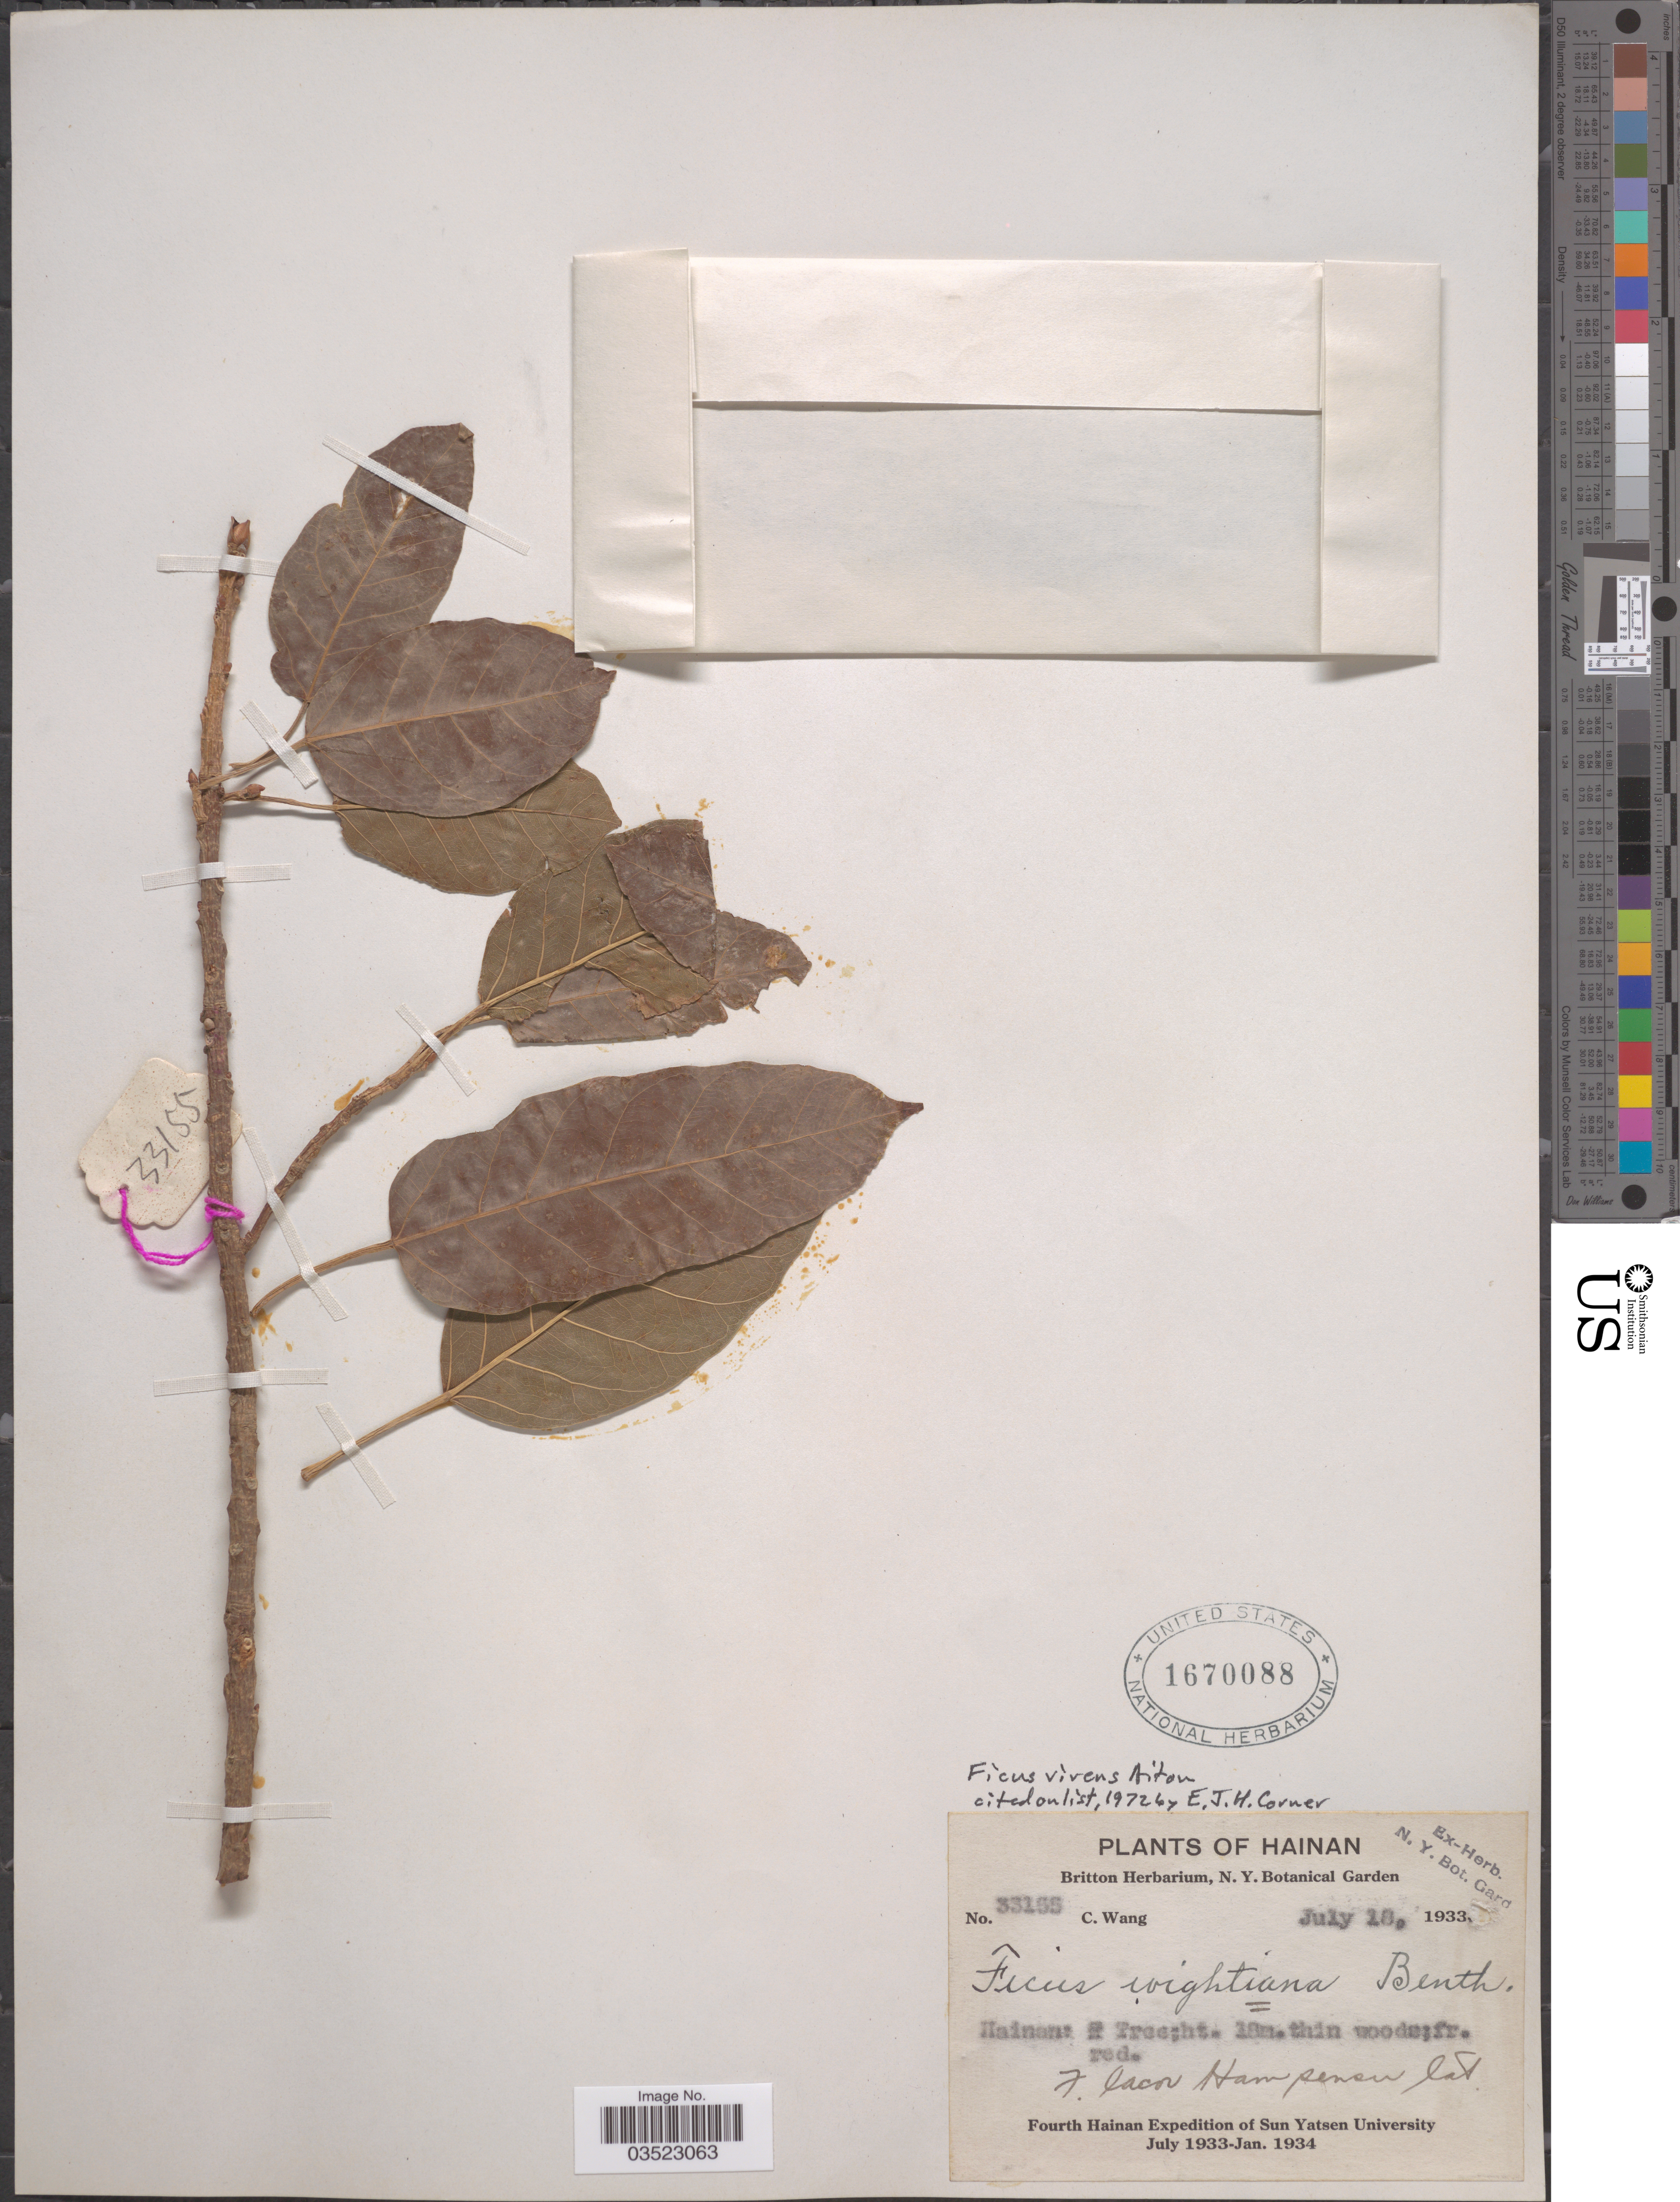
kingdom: Plantae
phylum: Tracheophyta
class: Magnoliopsida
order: Rosales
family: Moraceae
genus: Ficus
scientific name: Ficus virens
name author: Aiton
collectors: C. Wang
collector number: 33155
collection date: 1933-07-18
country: China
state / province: Hainan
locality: Hainan: [illegible text]. Fourth Hainan Expedition of Sun Yatsen University July 1933-Jan. 1934.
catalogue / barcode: US 1670088